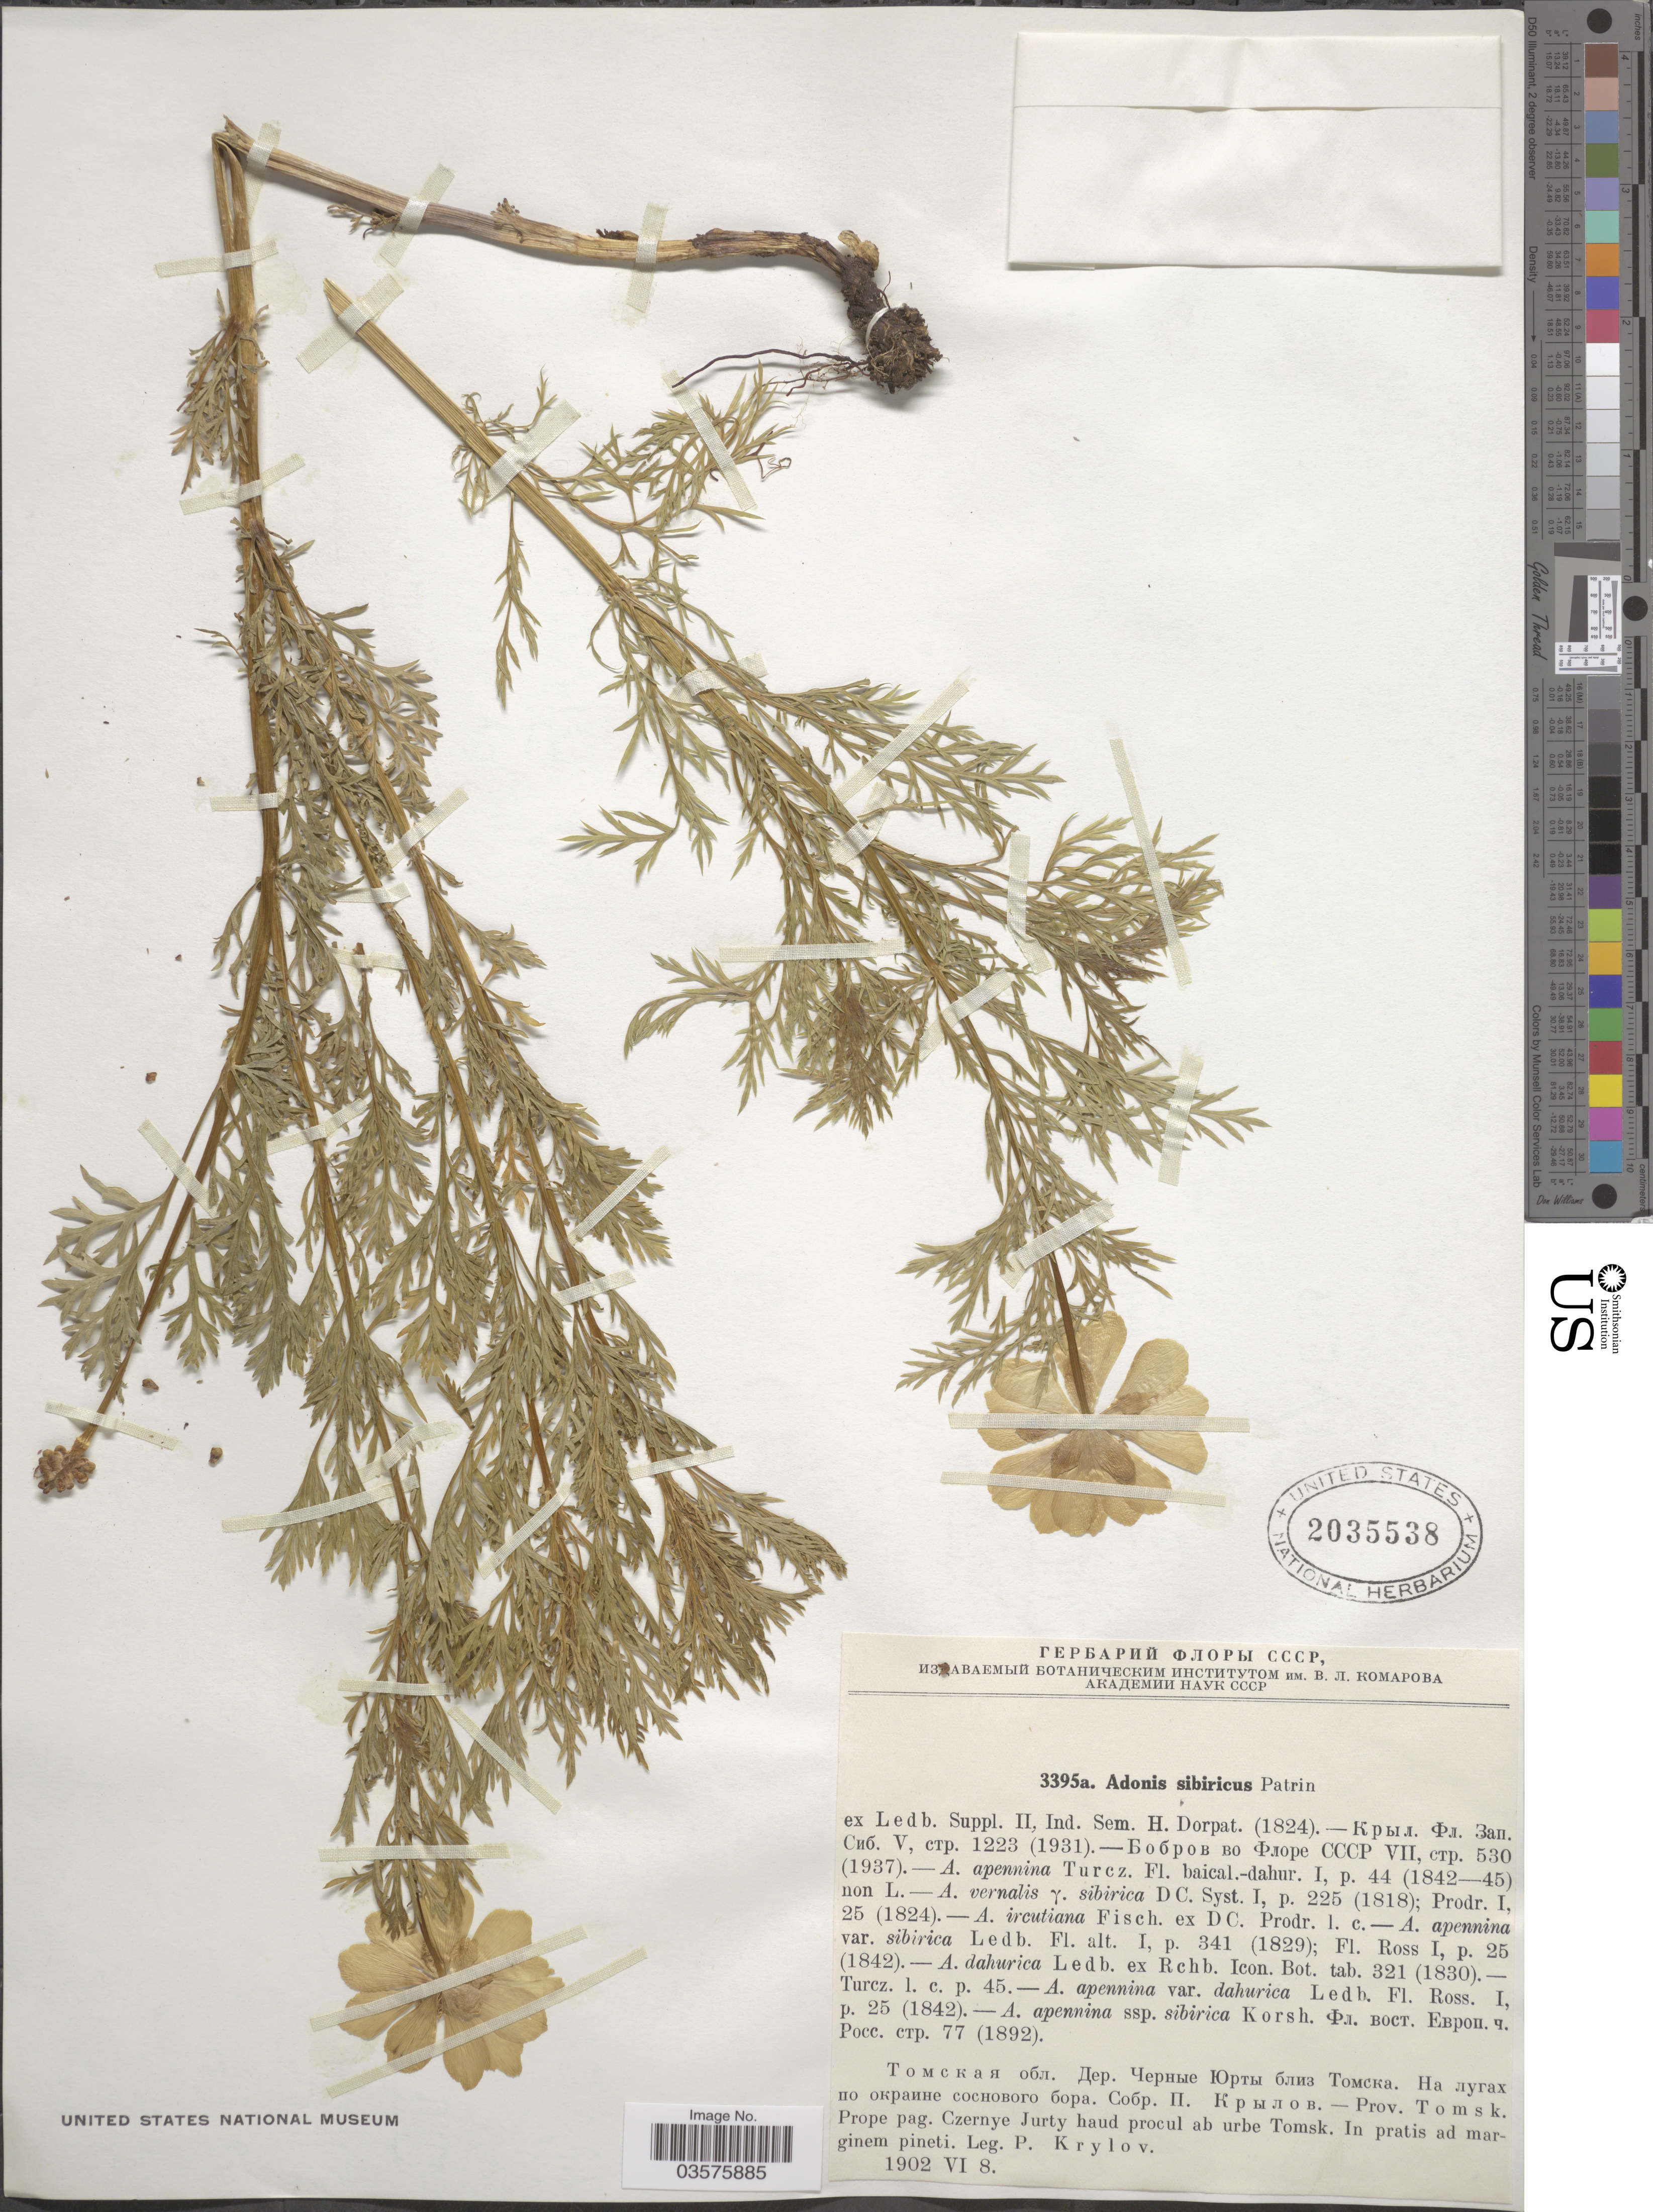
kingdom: Plantae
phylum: Tracheophyta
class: Magnoliopsida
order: Ranunculales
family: Ranunculaceae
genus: Adonis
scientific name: Adonis sibirica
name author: (Patrin ex DC.) Ledeb.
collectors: P. Krylov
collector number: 3395a.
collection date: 1902-06-08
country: Russian Federation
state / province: Tomsk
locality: Prov. Tomsk. Prope pag. Czernye Jurty haud procul ab urbe Tomsk. In pratis ad marginem pineti.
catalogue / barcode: US 2035538